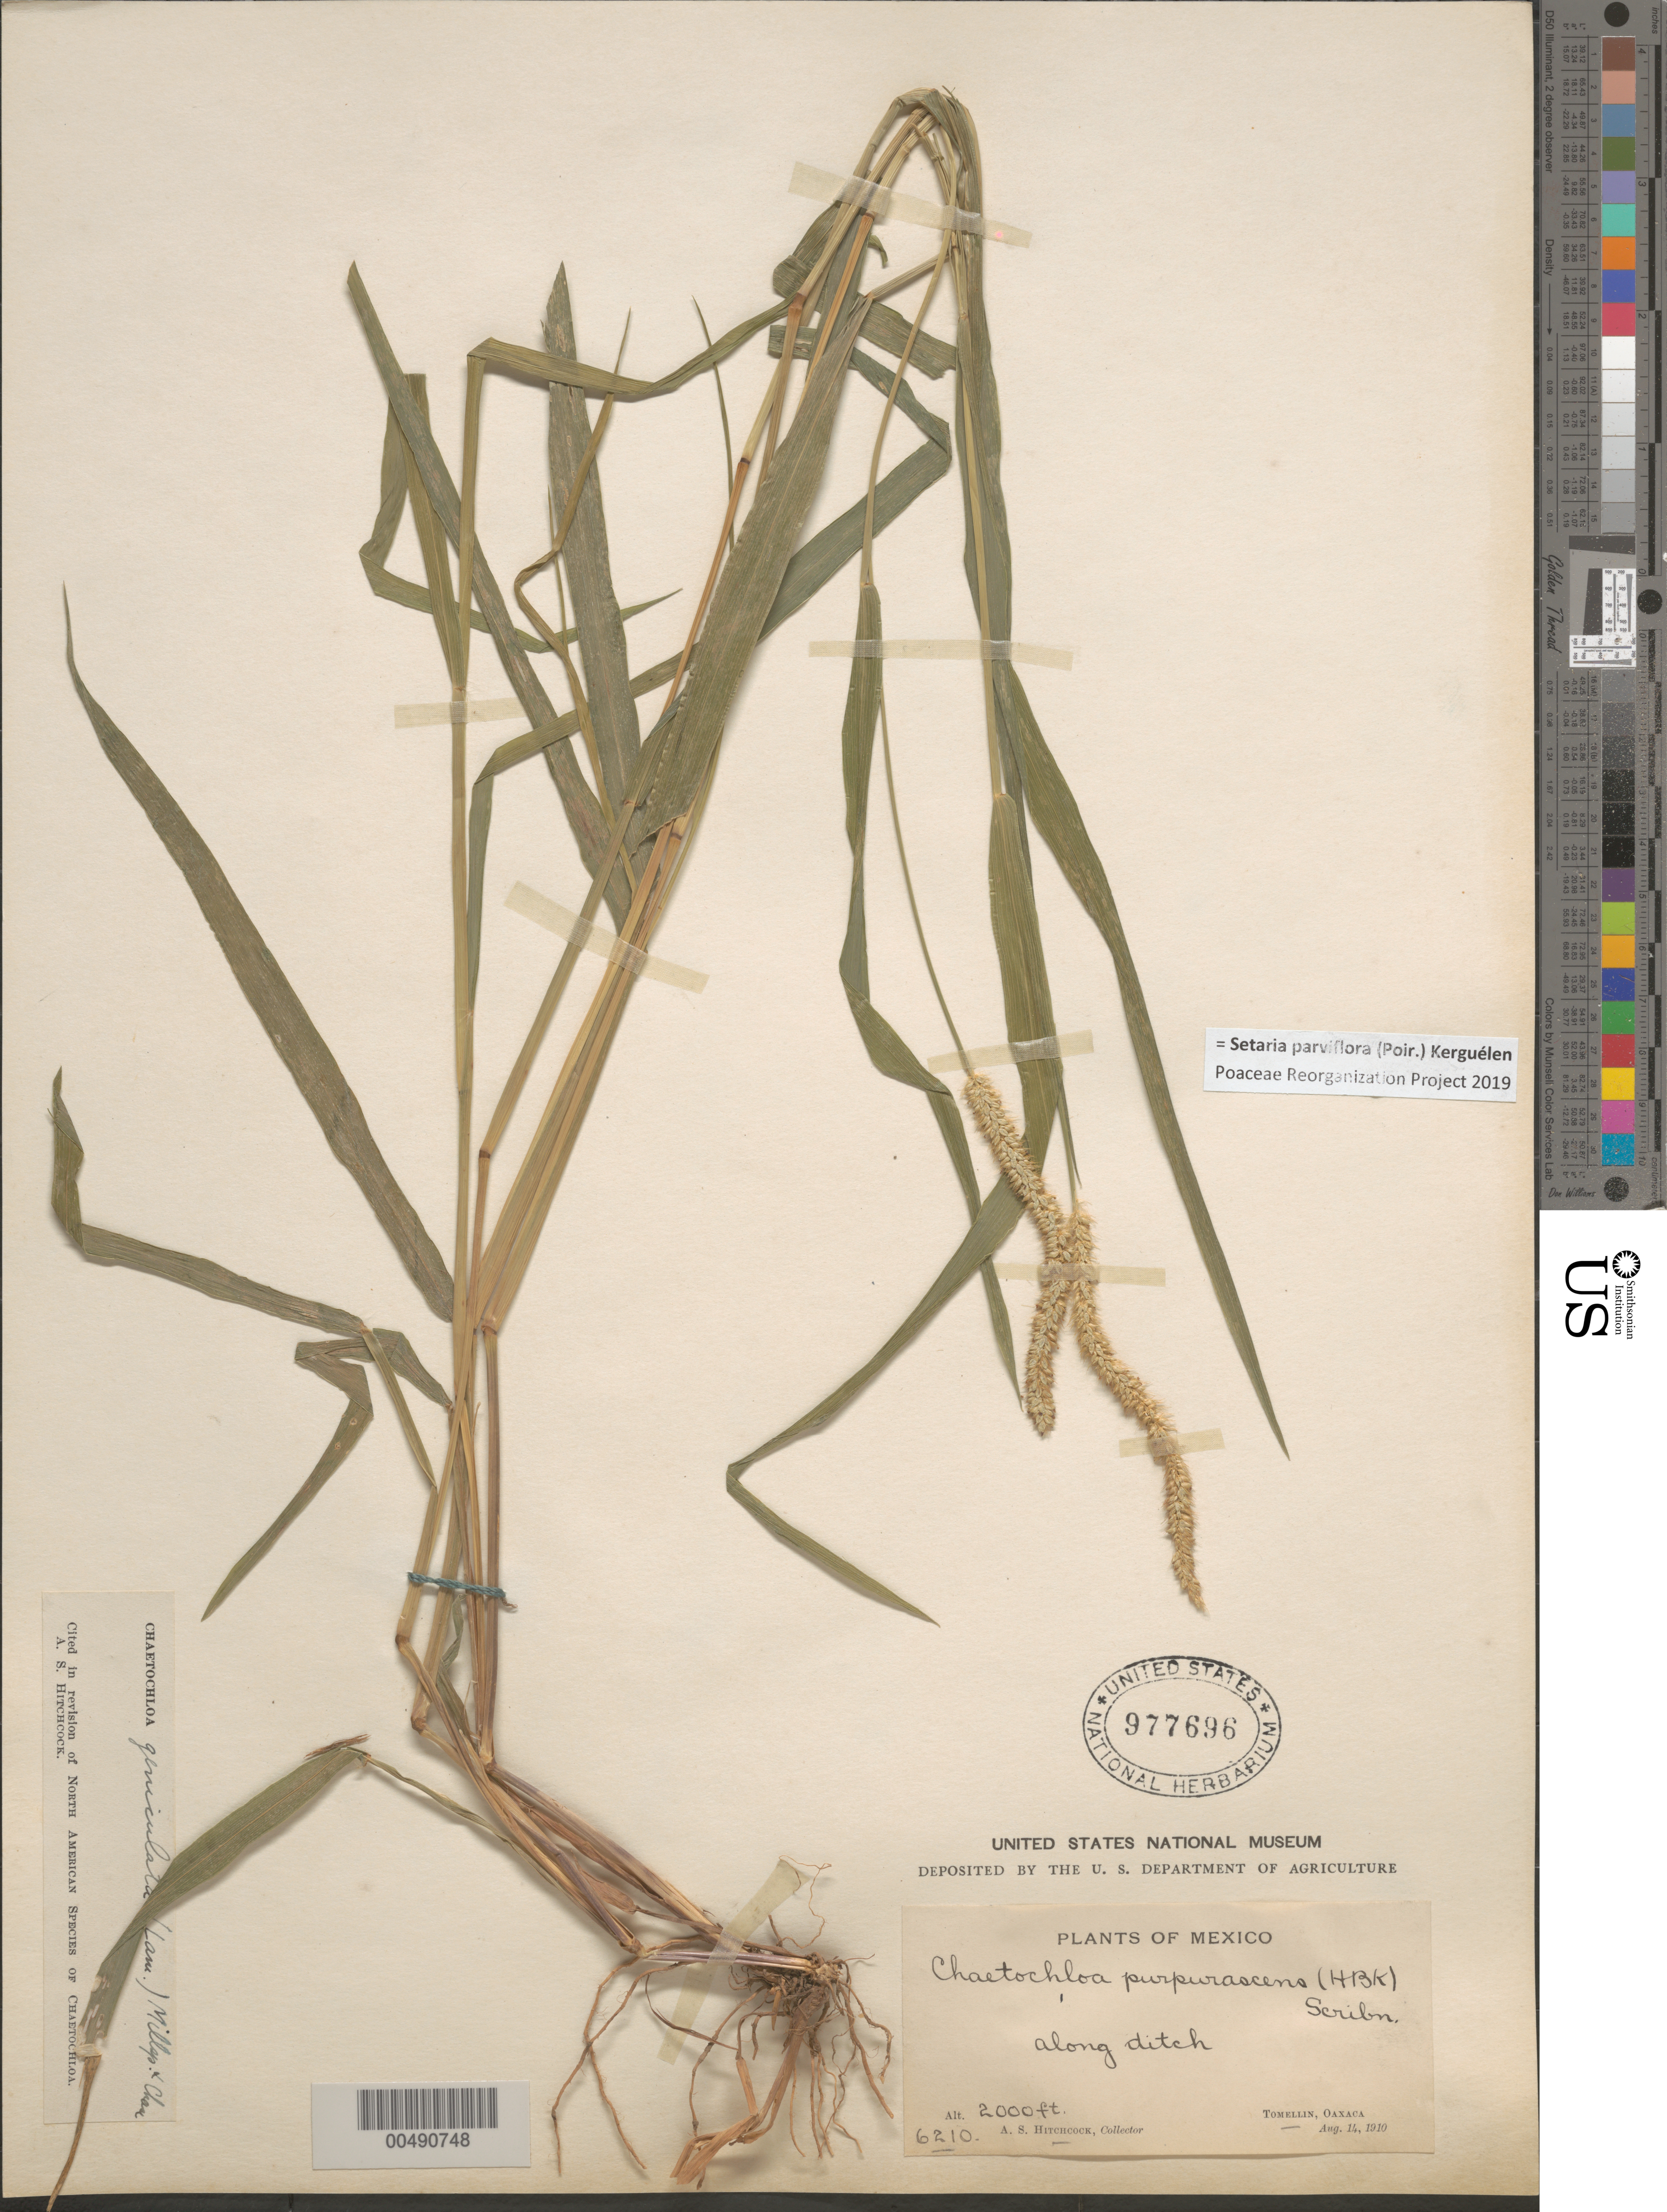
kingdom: Plantae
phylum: Tracheophyta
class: Liliopsida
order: Poales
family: Poaceae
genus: Setaria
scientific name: Setaria parviflora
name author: (Poir.) Kerguélen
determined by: Poaceae Reorganization Project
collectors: A. S. Hitchcock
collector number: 6210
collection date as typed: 14 Aug 1910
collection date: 1910-08-14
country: Mexico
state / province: Oaxaca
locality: Tomellin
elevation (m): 610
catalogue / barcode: US 977696